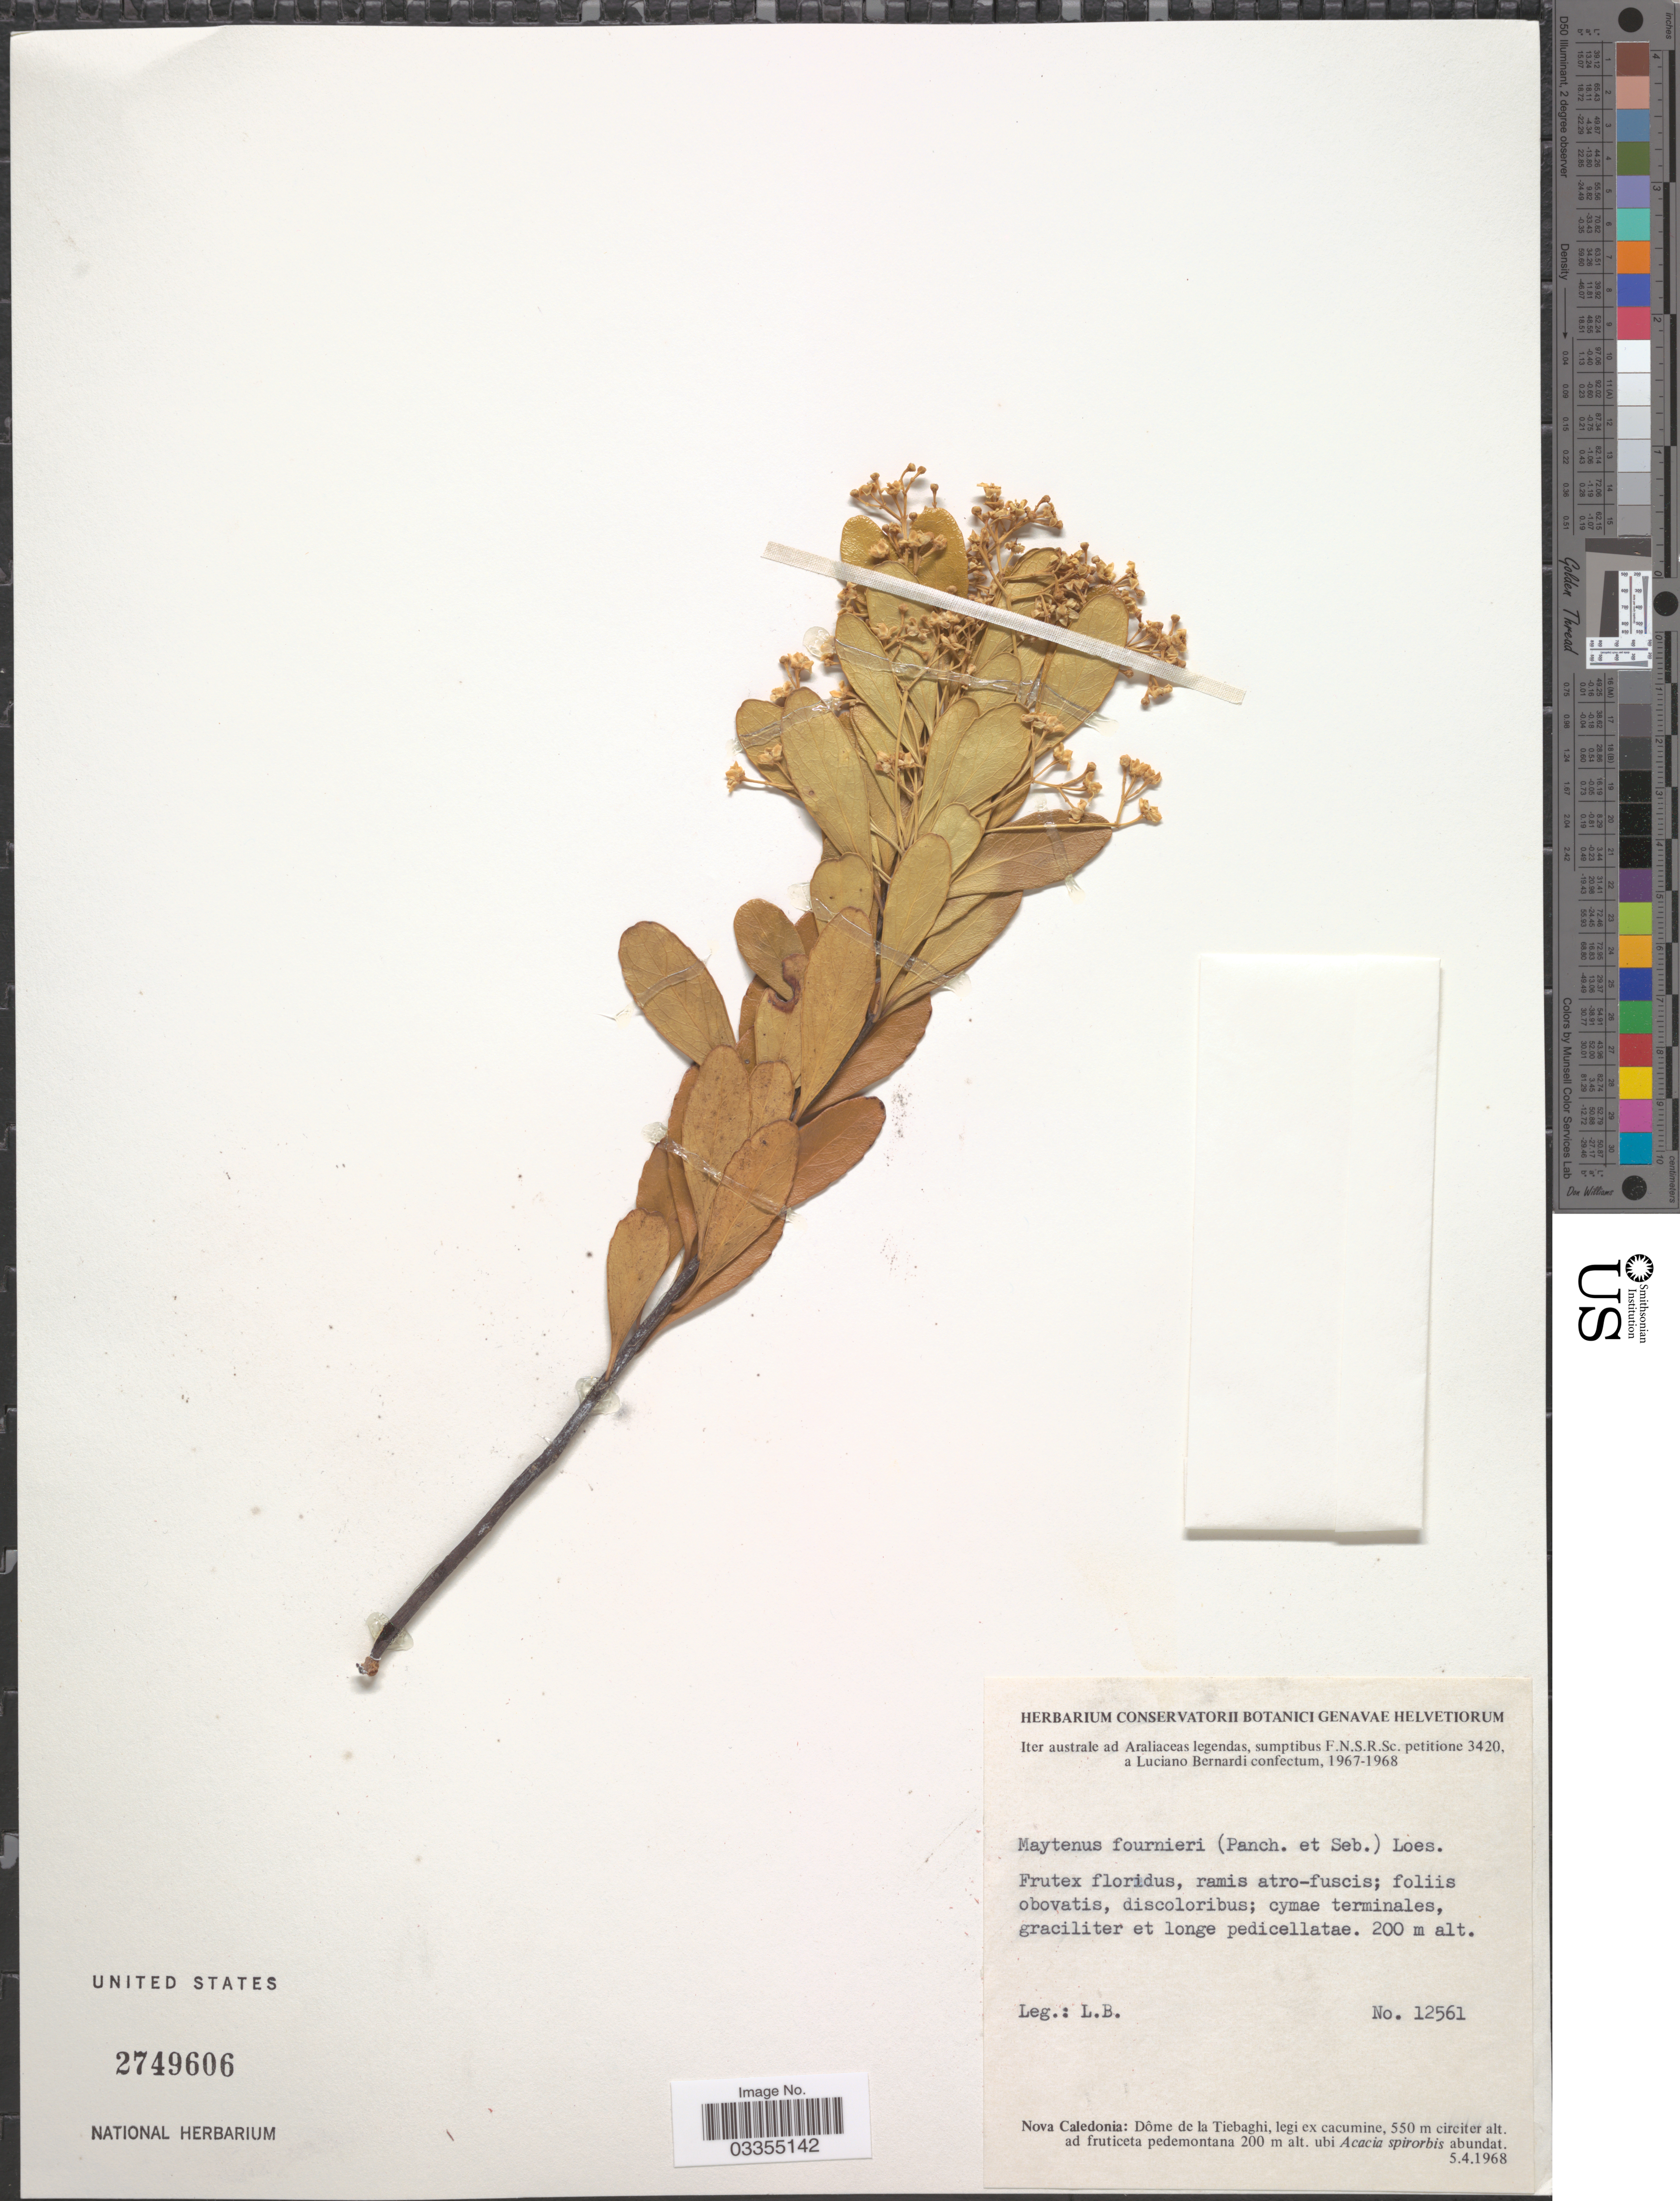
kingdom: Plantae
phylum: Tracheophyta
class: Magnoliopsida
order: Celastrales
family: Celastraceae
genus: Denhamia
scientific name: Denhamia fournieri subsp. drakeana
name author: (Loes.) Simmons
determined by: Wagner, W. L., (BOT), Smithsonian Institution - National Museum of Natural History (UNITED STATES)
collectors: L. Bernardi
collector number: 12561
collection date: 1968-04-05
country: New Caledonia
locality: Nova Caledonia: Dôme de la Tiebaghi, legi ex cacumine, 550 m circiter alt. ad fruticeta pedemontana.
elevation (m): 200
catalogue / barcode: US 2749606